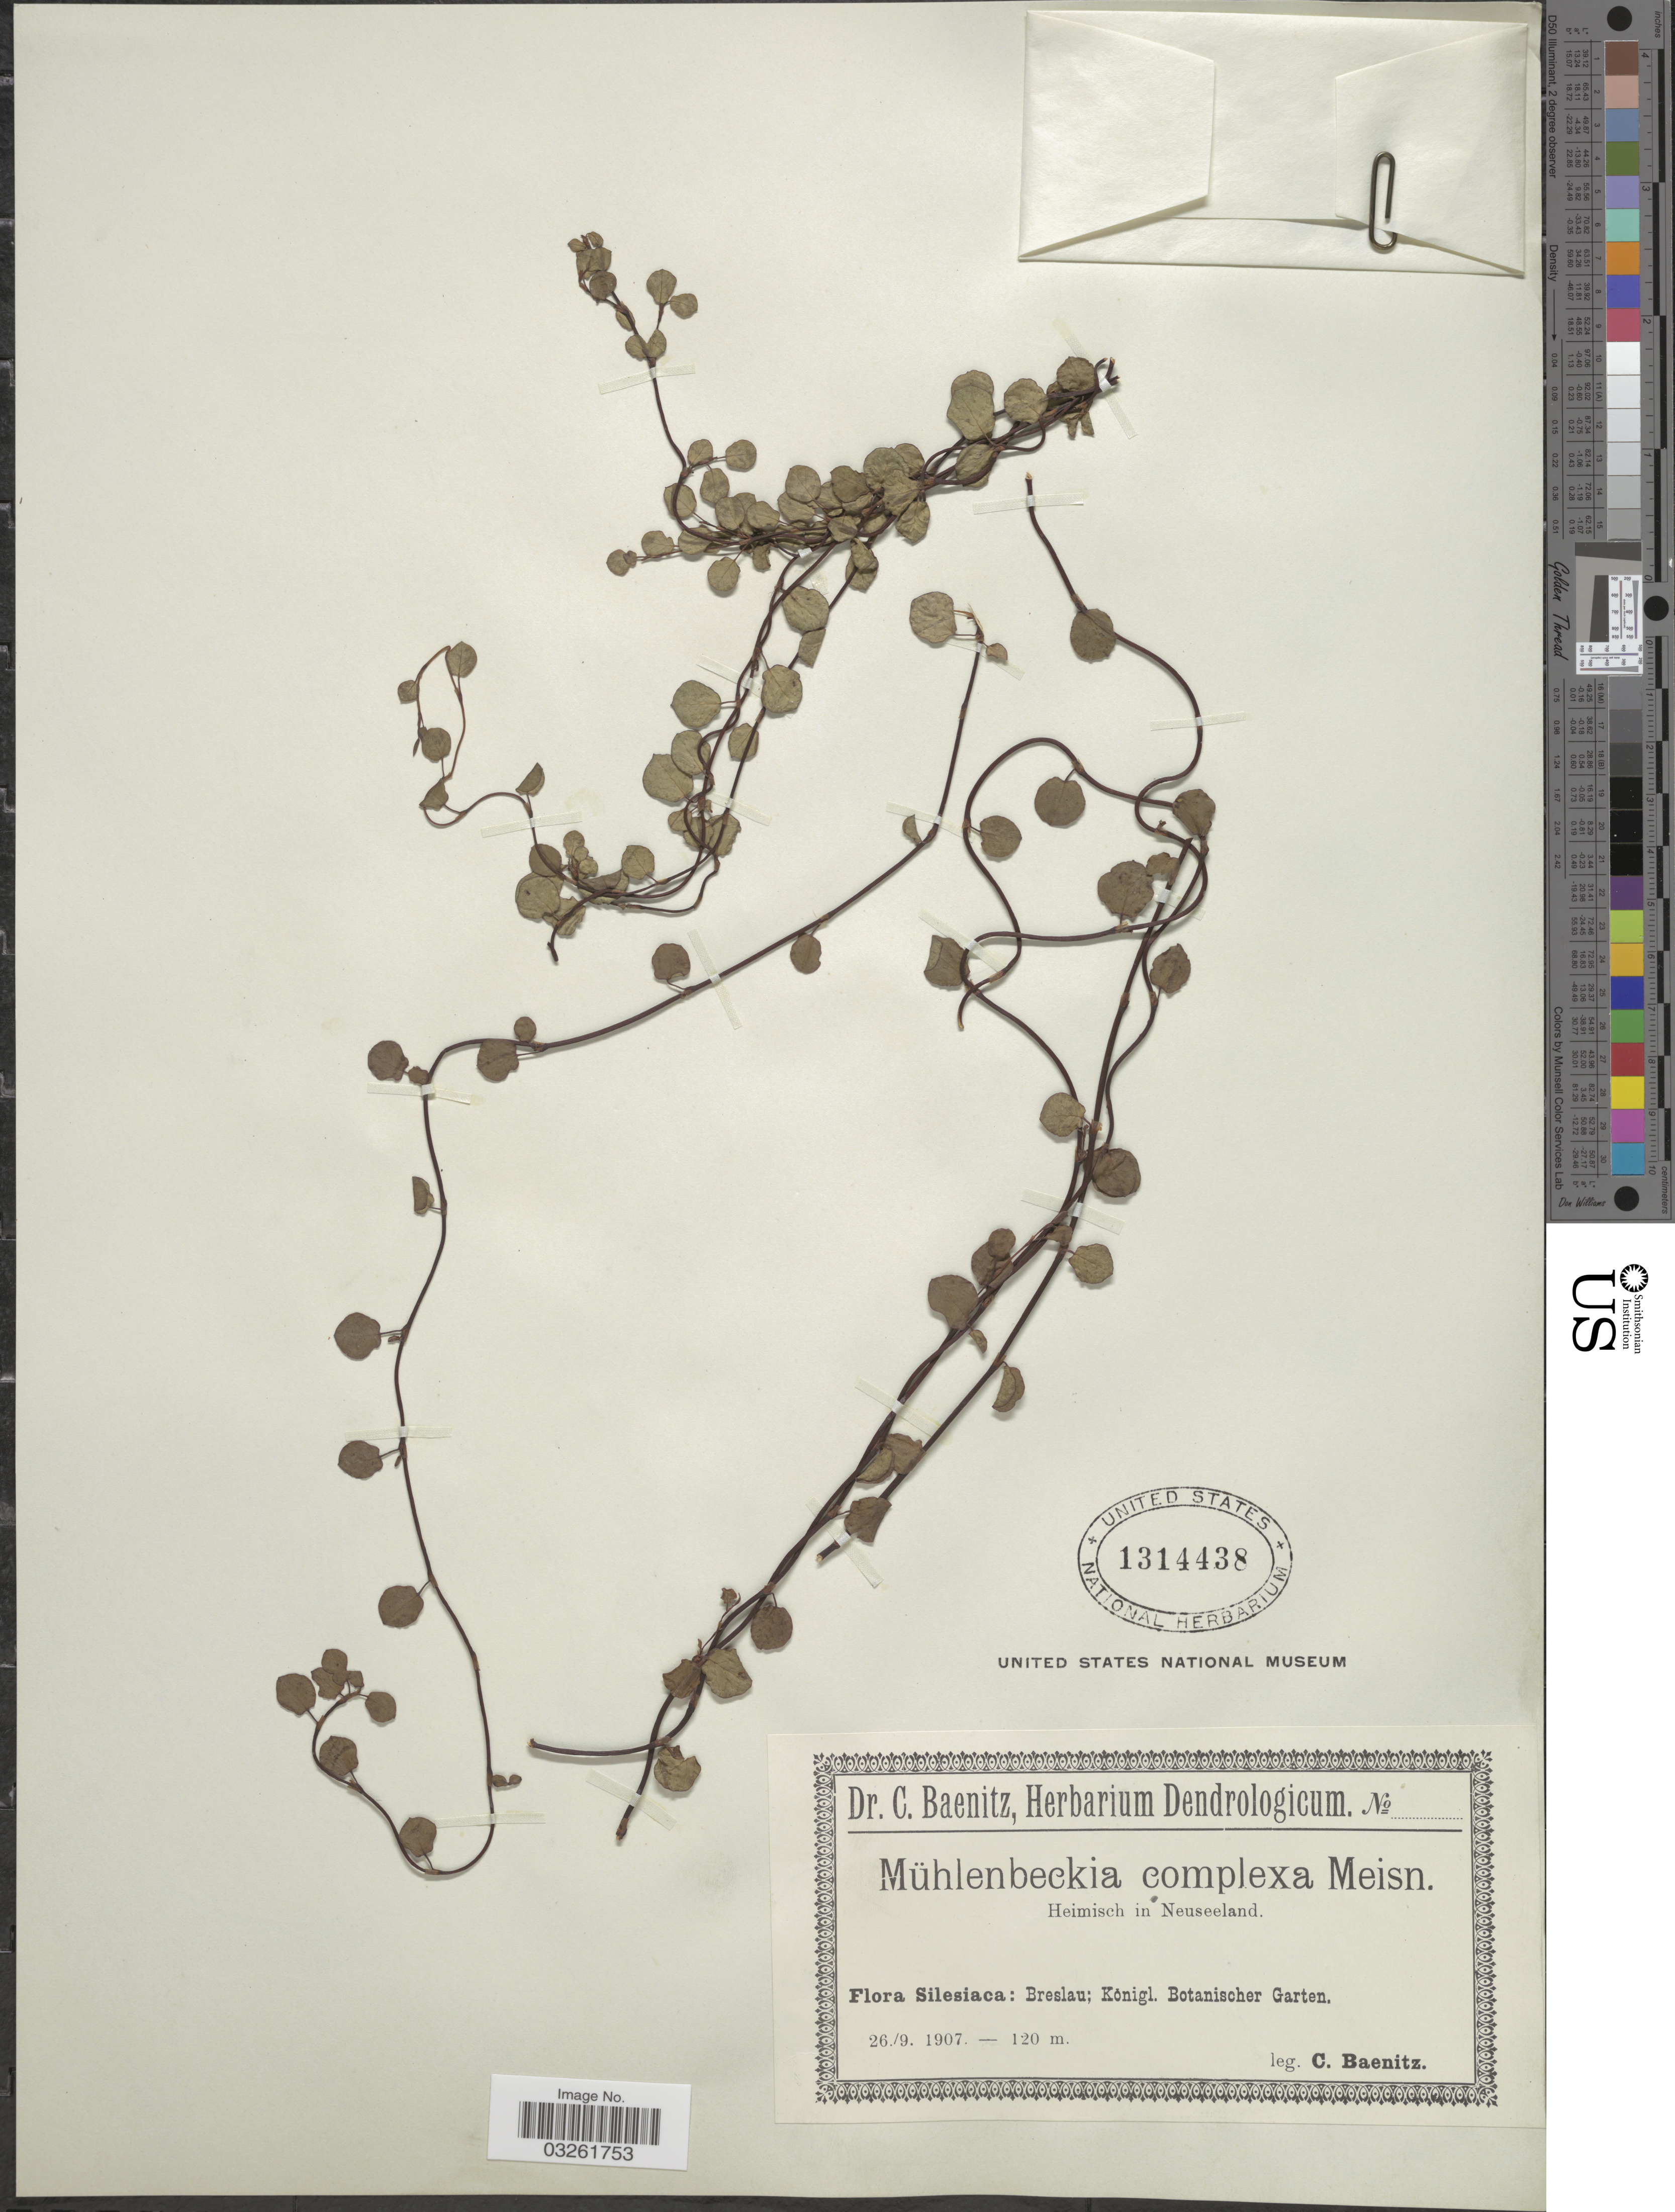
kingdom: Plantae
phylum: Tracheophyta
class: Magnoliopsida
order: Caryophyllales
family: Polygonaceae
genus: Muehlenbeckia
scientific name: Muehlenbeckia complexa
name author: Meisn.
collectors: C. G. Baenitz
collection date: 1909-09-26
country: Poland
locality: Silesiaca: Breslau; Königl. Botanischer Garten.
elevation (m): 120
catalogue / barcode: US 1314438